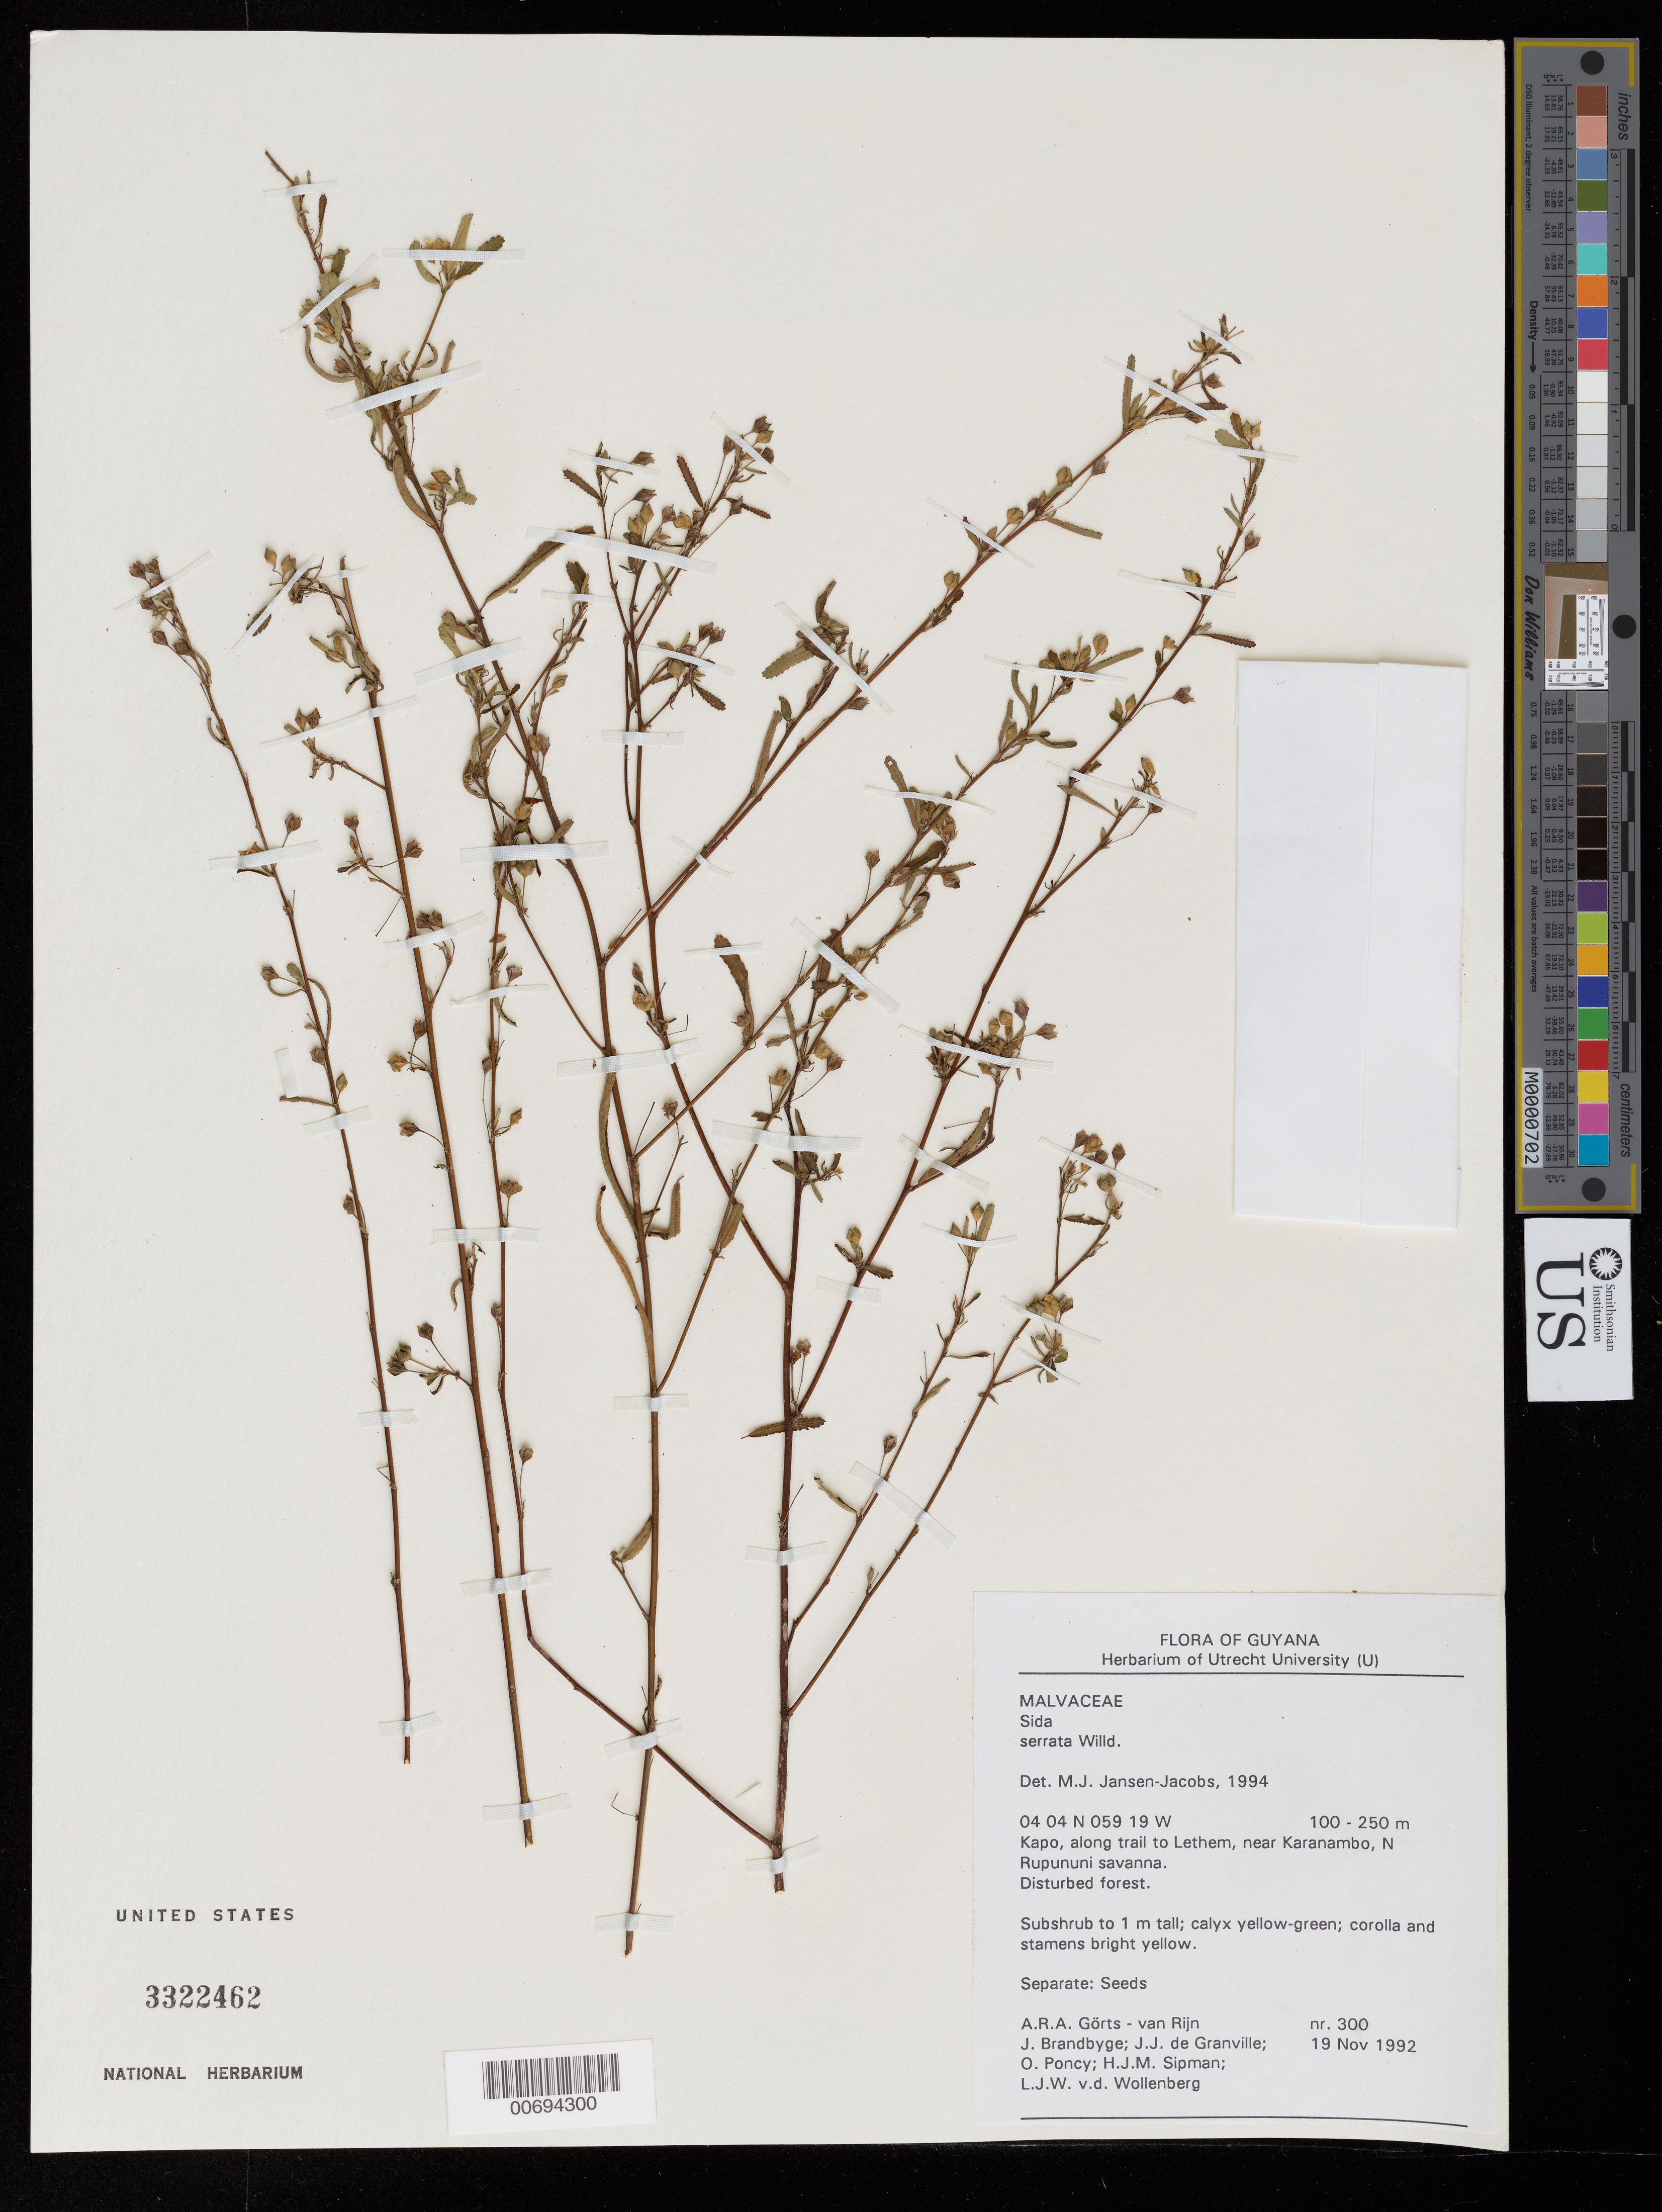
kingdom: Plantae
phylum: Tracheophyta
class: Magnoliopsida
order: Malvales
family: Malvaceae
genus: Sida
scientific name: Sida serrata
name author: Willd. ex Spreng.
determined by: Jansen-Jacobs, M. J., (U), Nationaal Herbarium Nederland, Utrecht University branch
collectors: A. .R. A. Görts-van Rijn, J. Brandbyge, J.-J. de Granville, O. Poncy, H. J. M. Sipman & L. van der Wollenberg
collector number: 300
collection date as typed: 19-Nov-92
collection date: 1992-11-19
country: Guyana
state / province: U. Takutu-U. Essequibo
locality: Kapo, along trail to Lethem, near Karanambo, N. Rupununi Savanna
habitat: Disturbed forest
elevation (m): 100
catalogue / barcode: US 3322462